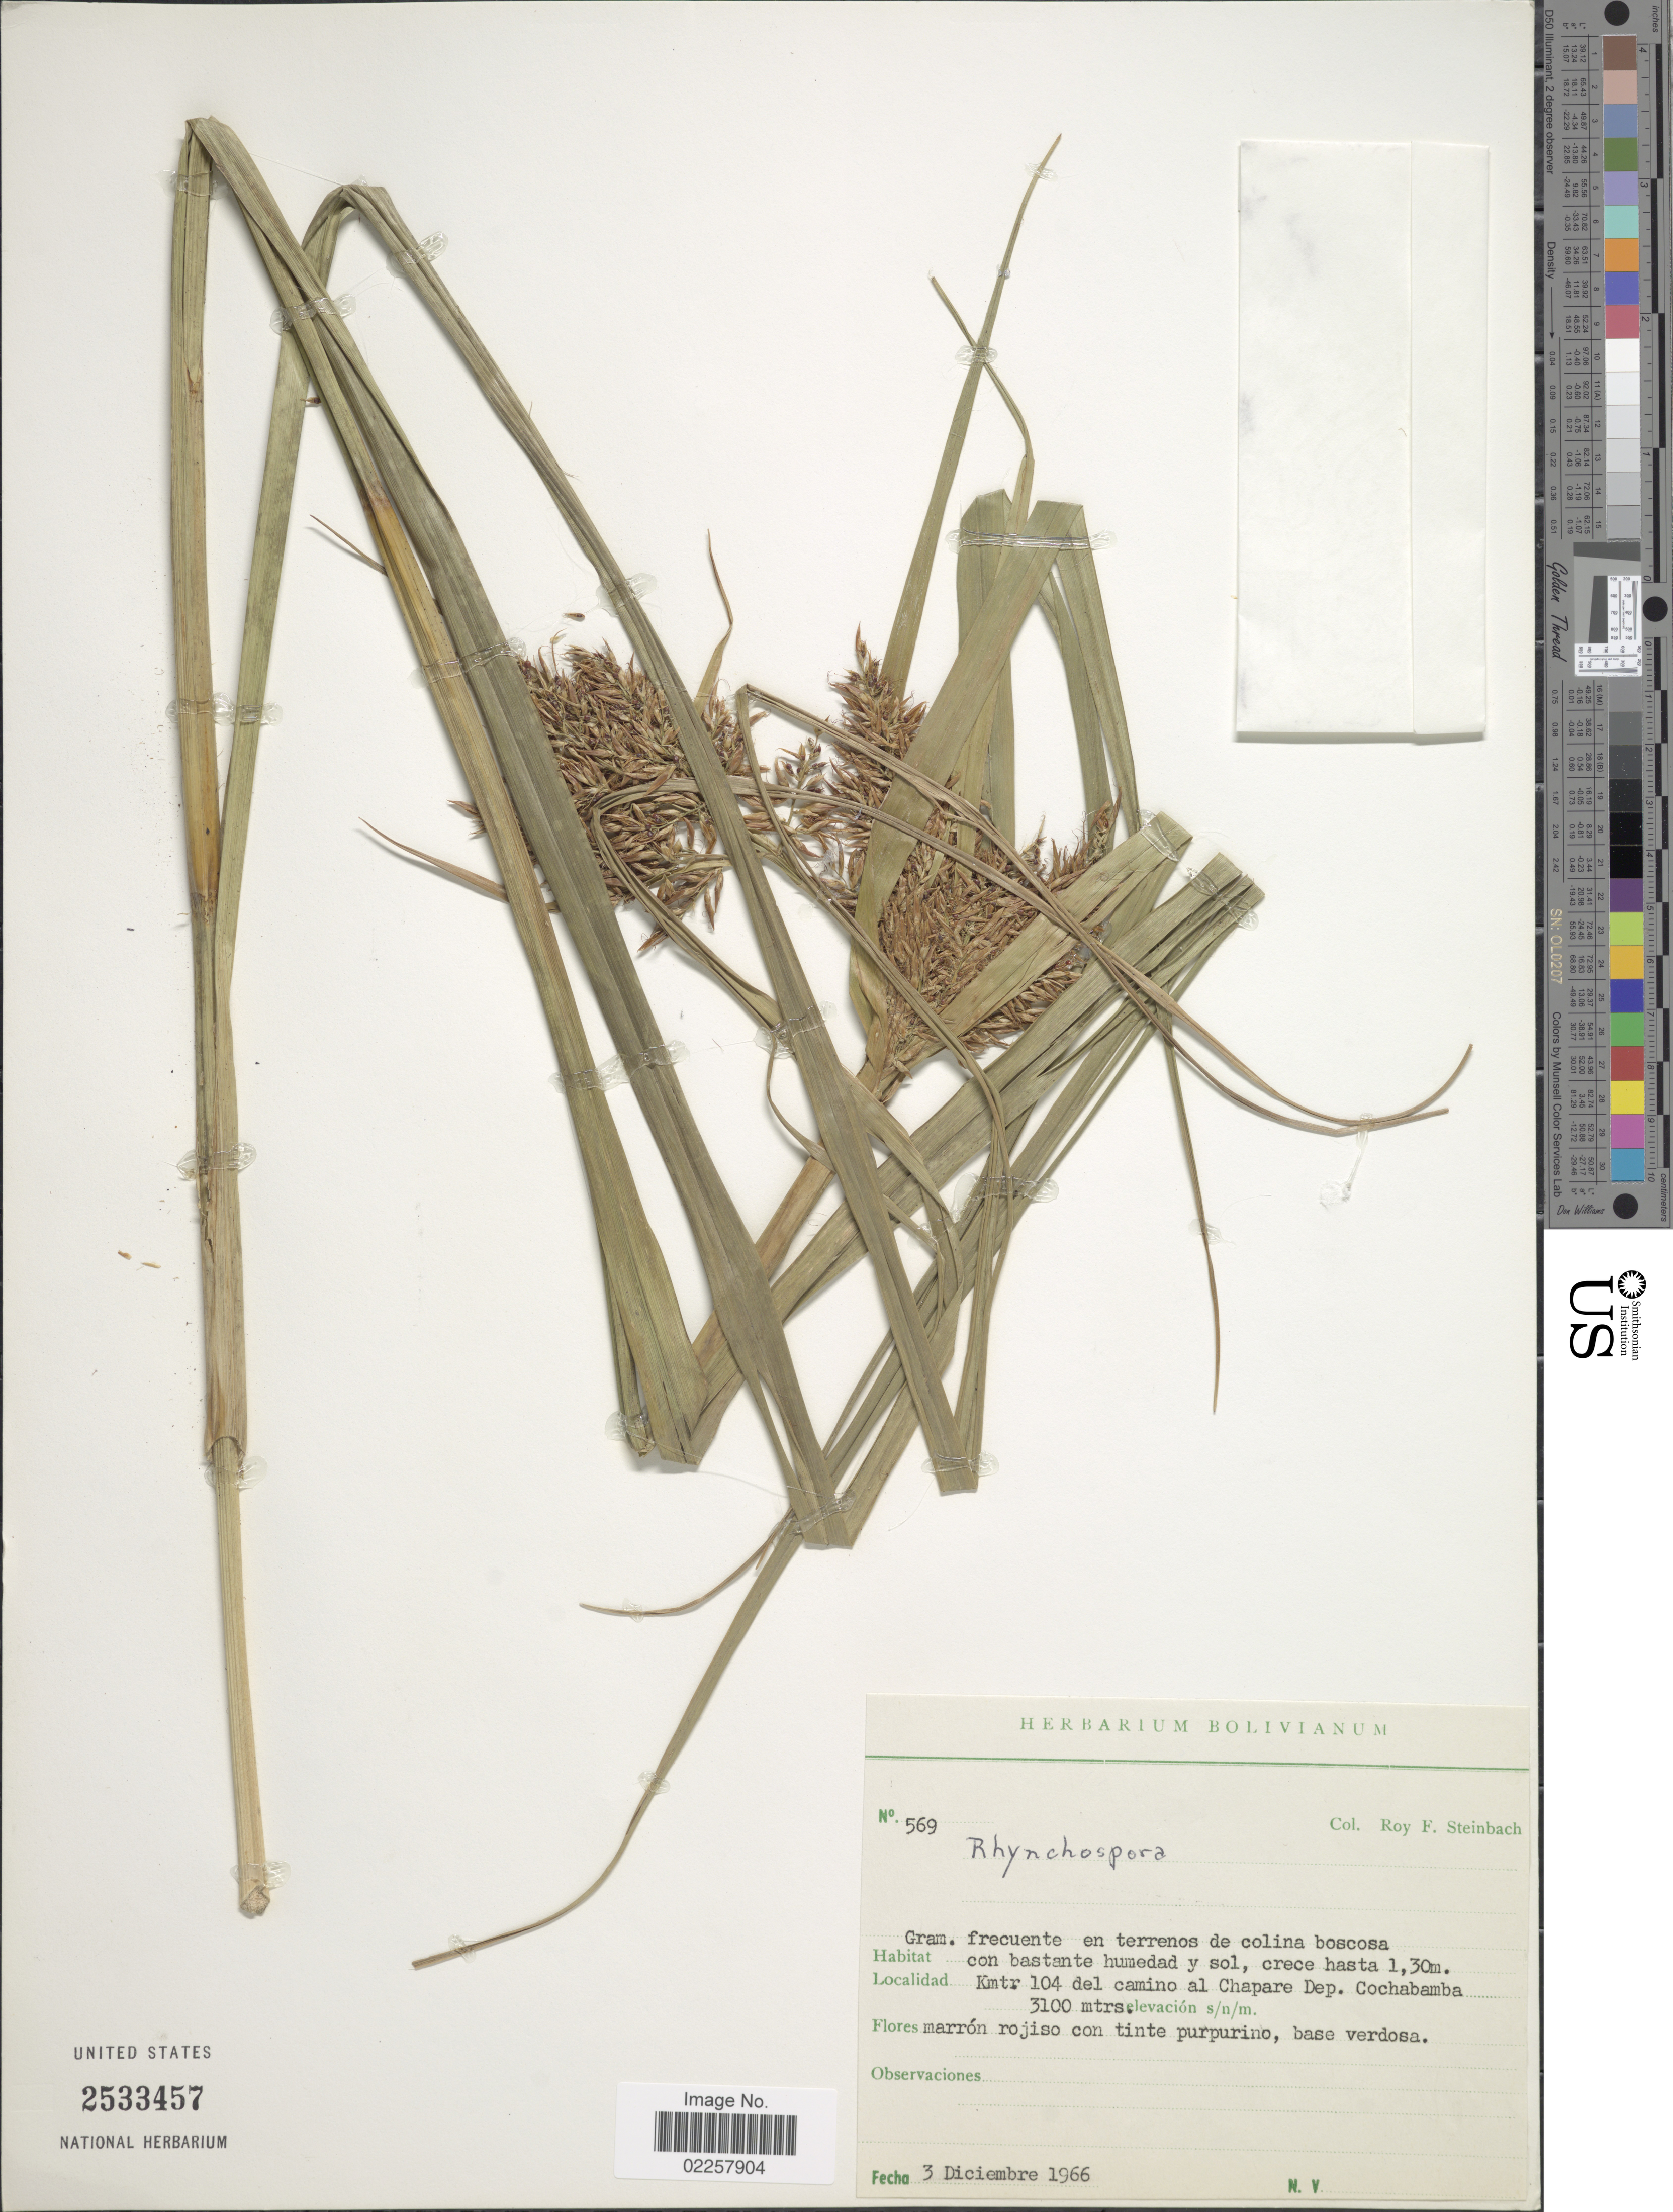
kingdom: Plantae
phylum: Tracheophyta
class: Liliopsida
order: Poales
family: Cyperaceae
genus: Rhynchospora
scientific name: Rhynchospora sp.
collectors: R. F. Steinbach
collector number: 569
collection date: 1966-12-03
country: Bolivia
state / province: Cochabamba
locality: Kmtr. 104 del camino al Chapare, Dep. Cochabamba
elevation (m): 3100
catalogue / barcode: US 2533457